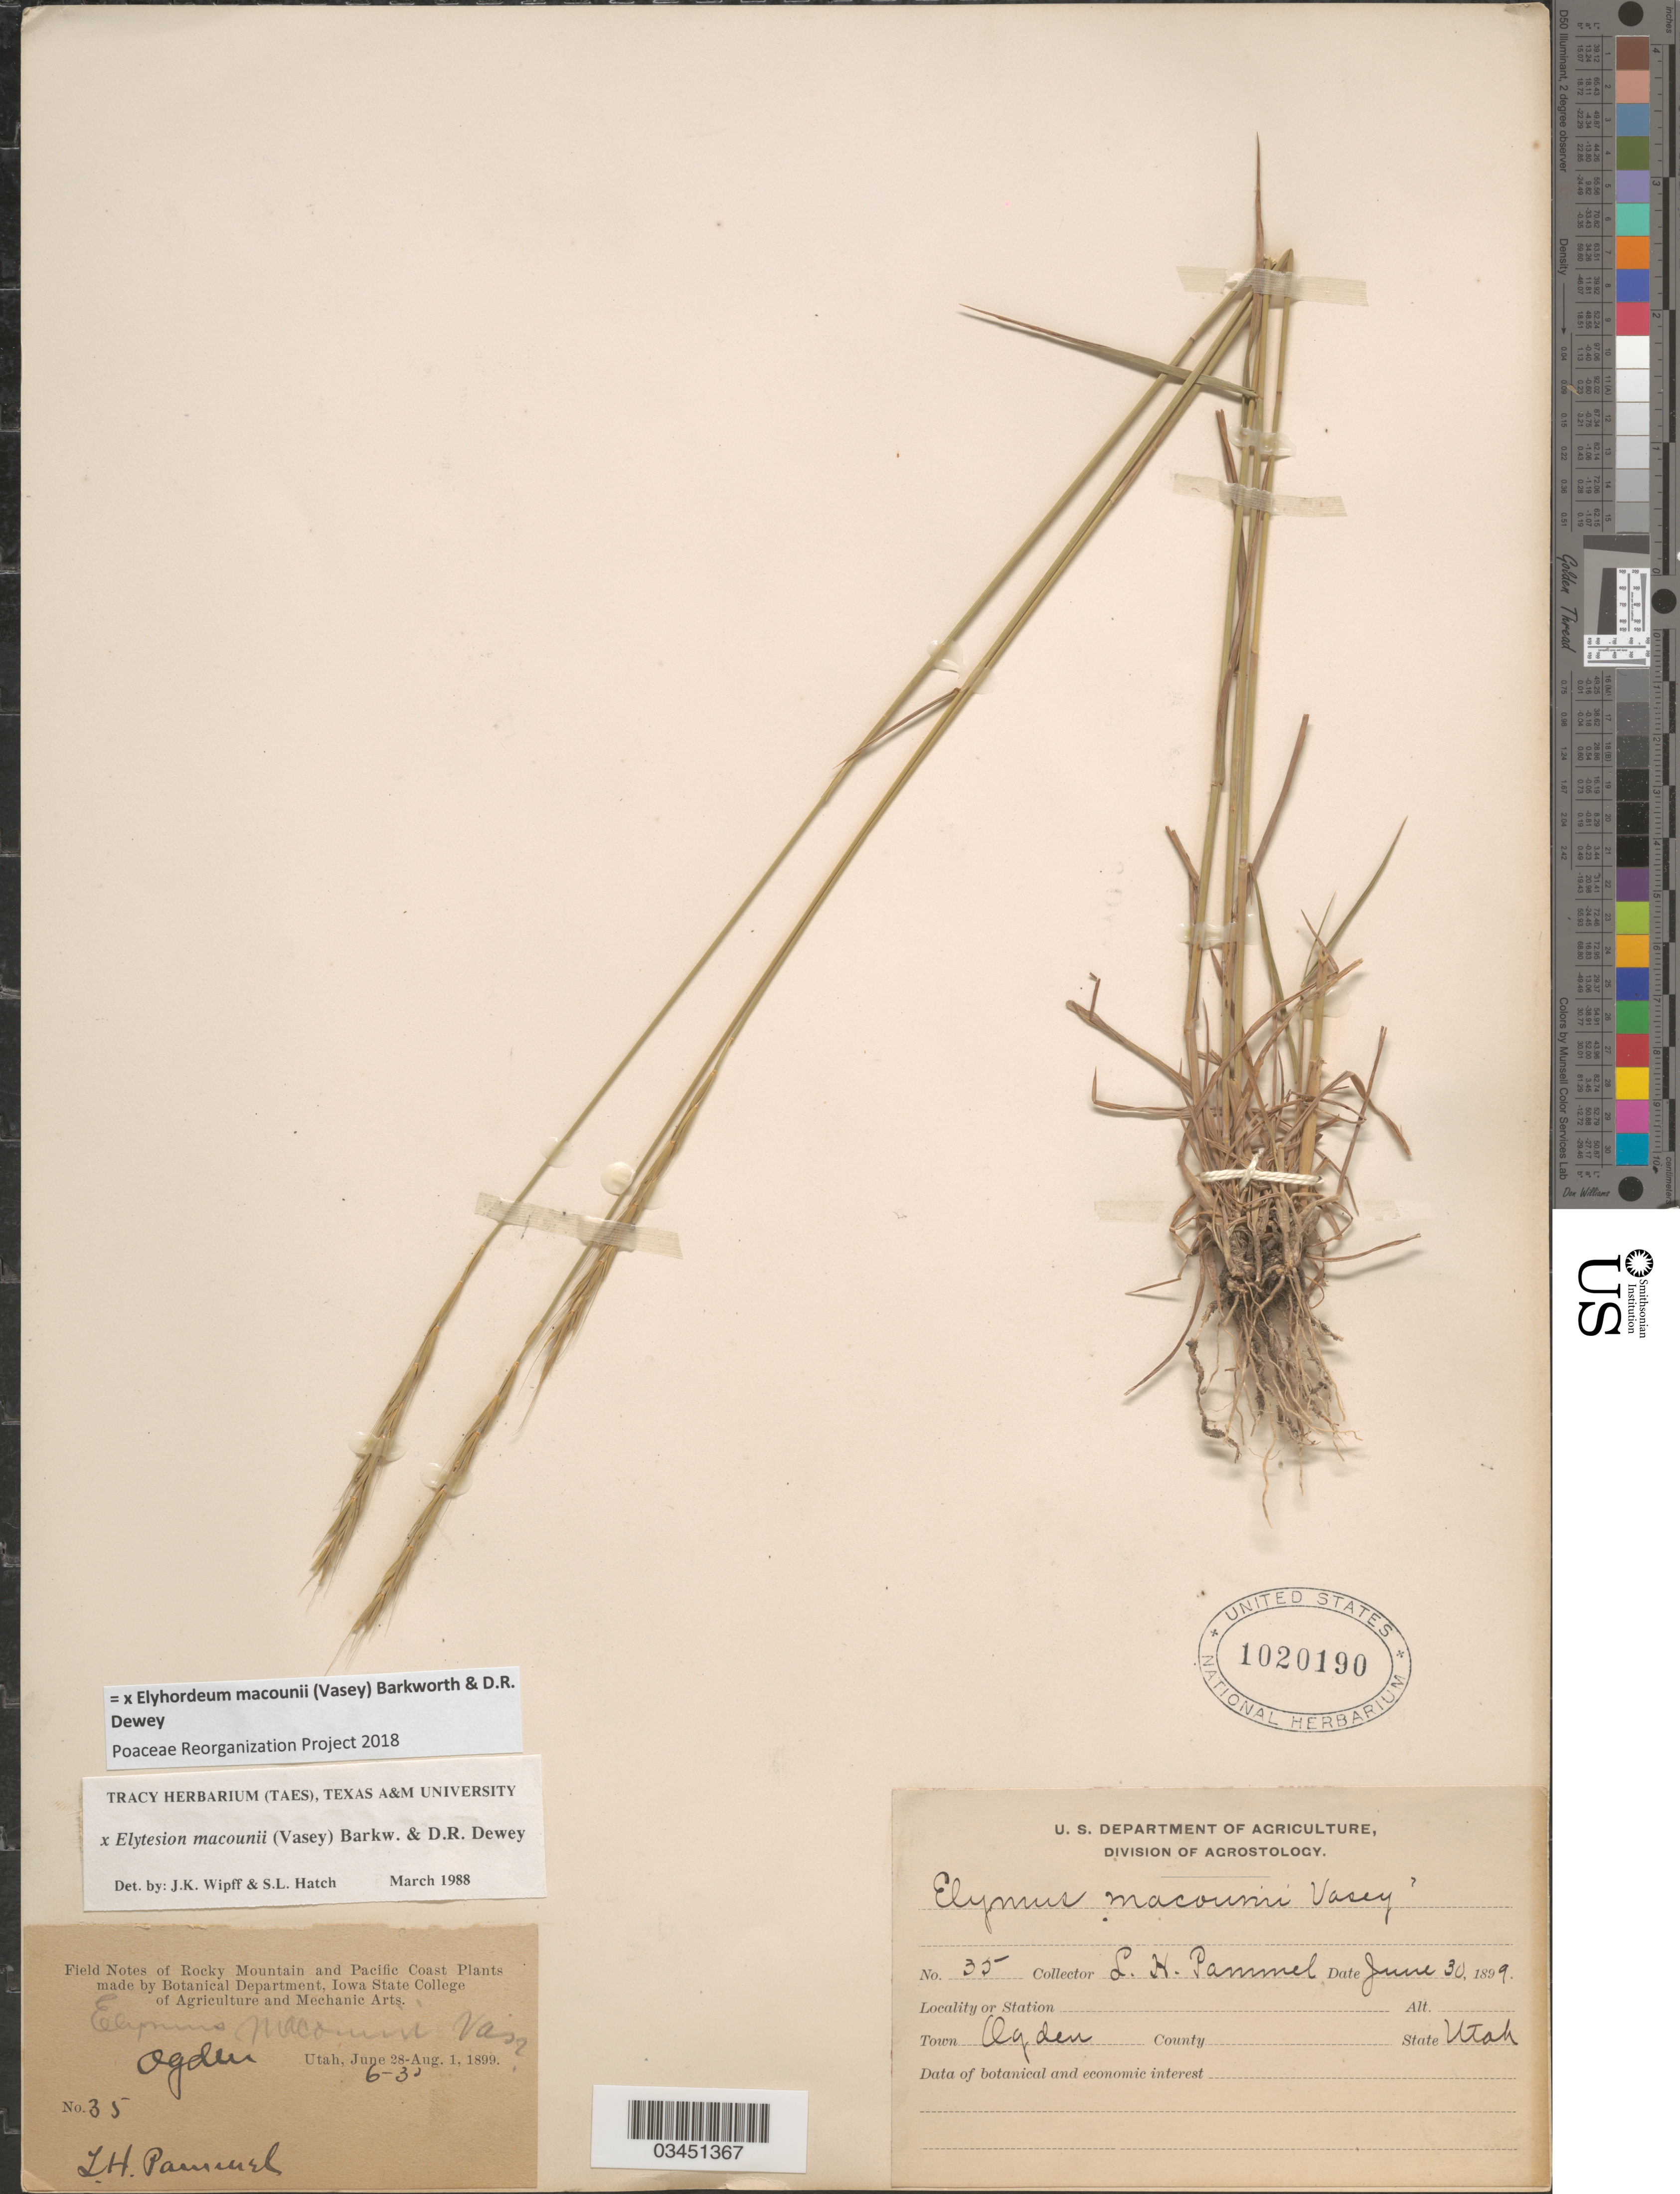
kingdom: Plantae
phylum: Tracheophyta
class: Liliopsida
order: Poales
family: Poaceae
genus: Elyhordeum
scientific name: x Elyhordeum macounii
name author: (Vasey) Barkworth & Dewey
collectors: L. Pammell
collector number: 35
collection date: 1899-06-30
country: United States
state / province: Utah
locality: Town Ogden. Rocky Mountain ain Pacific Coast.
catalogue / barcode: US 1020190